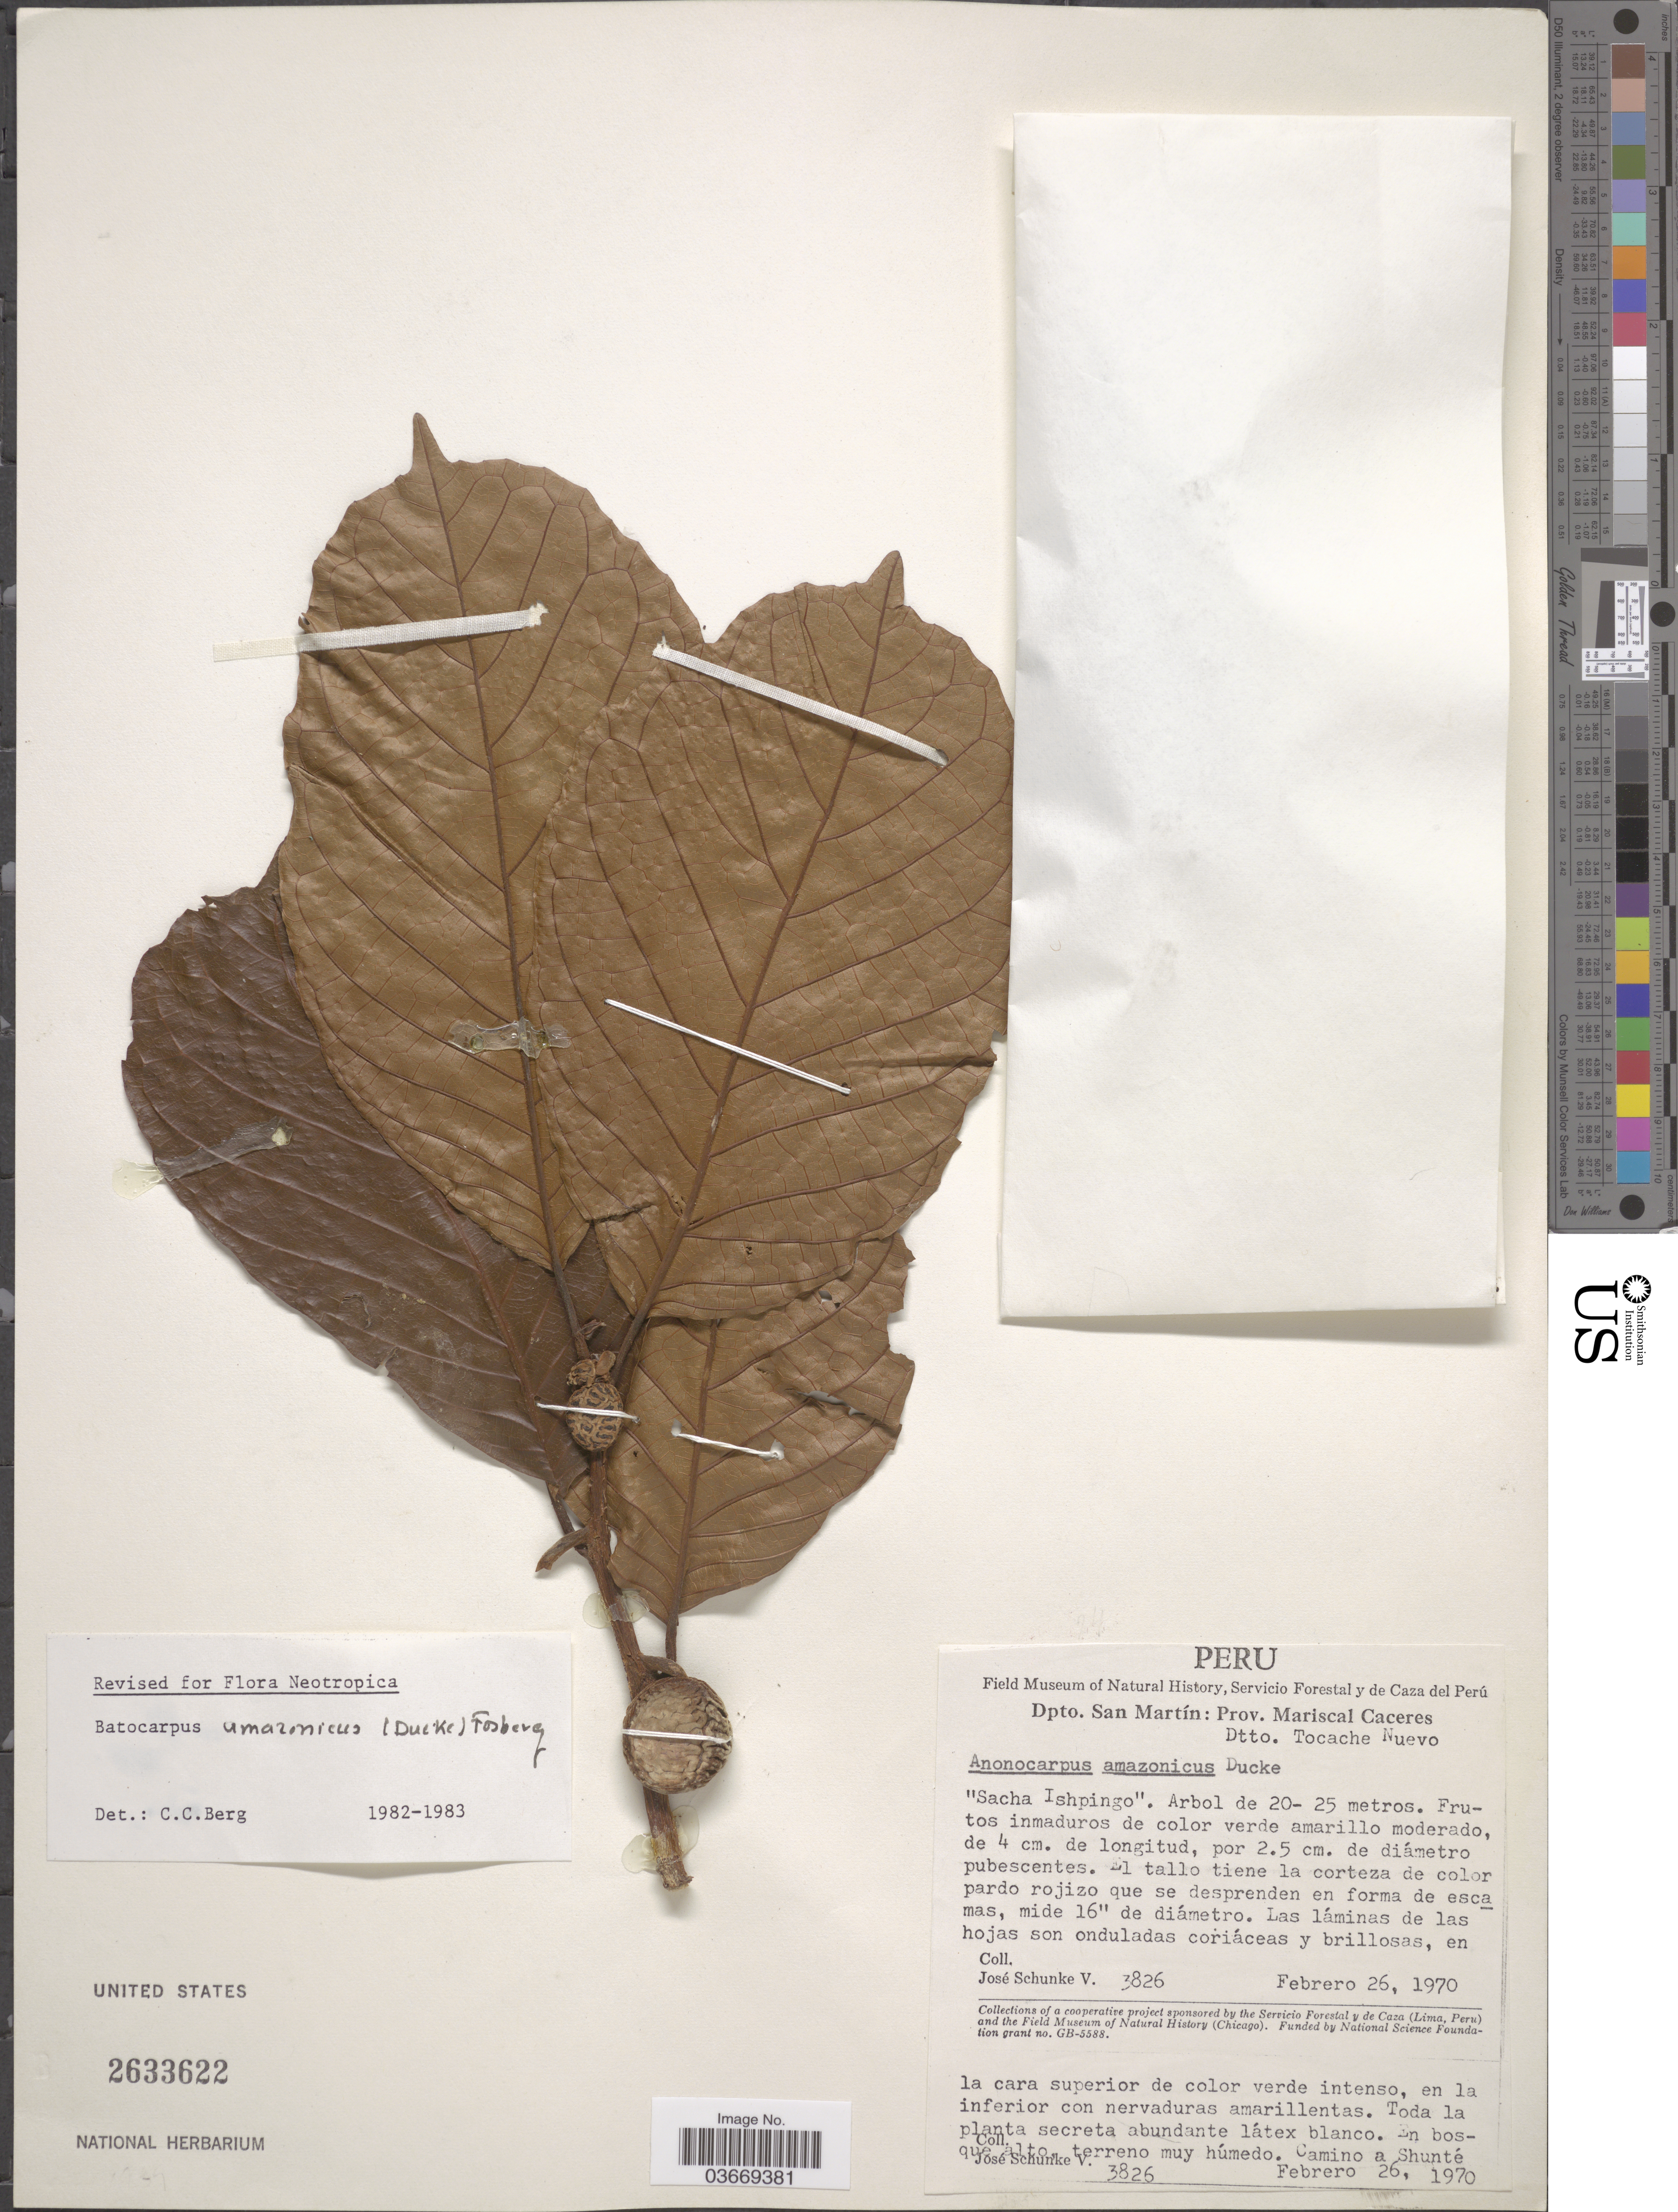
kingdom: Plantae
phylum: Tracheophyta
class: Magnoliopsida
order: Rosales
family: Moraceae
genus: Batocarpus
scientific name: Batocarpus amazonicus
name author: (Ducke) Fosberg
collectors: J. Schunke Vigo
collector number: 3826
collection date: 1970-02-26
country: Peru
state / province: San Martín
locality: Dpto. San Martín: Prov. Mariscal Caceres, Dtto. Tocache Nuevo. Camino a Shunté.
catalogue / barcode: US 2633622